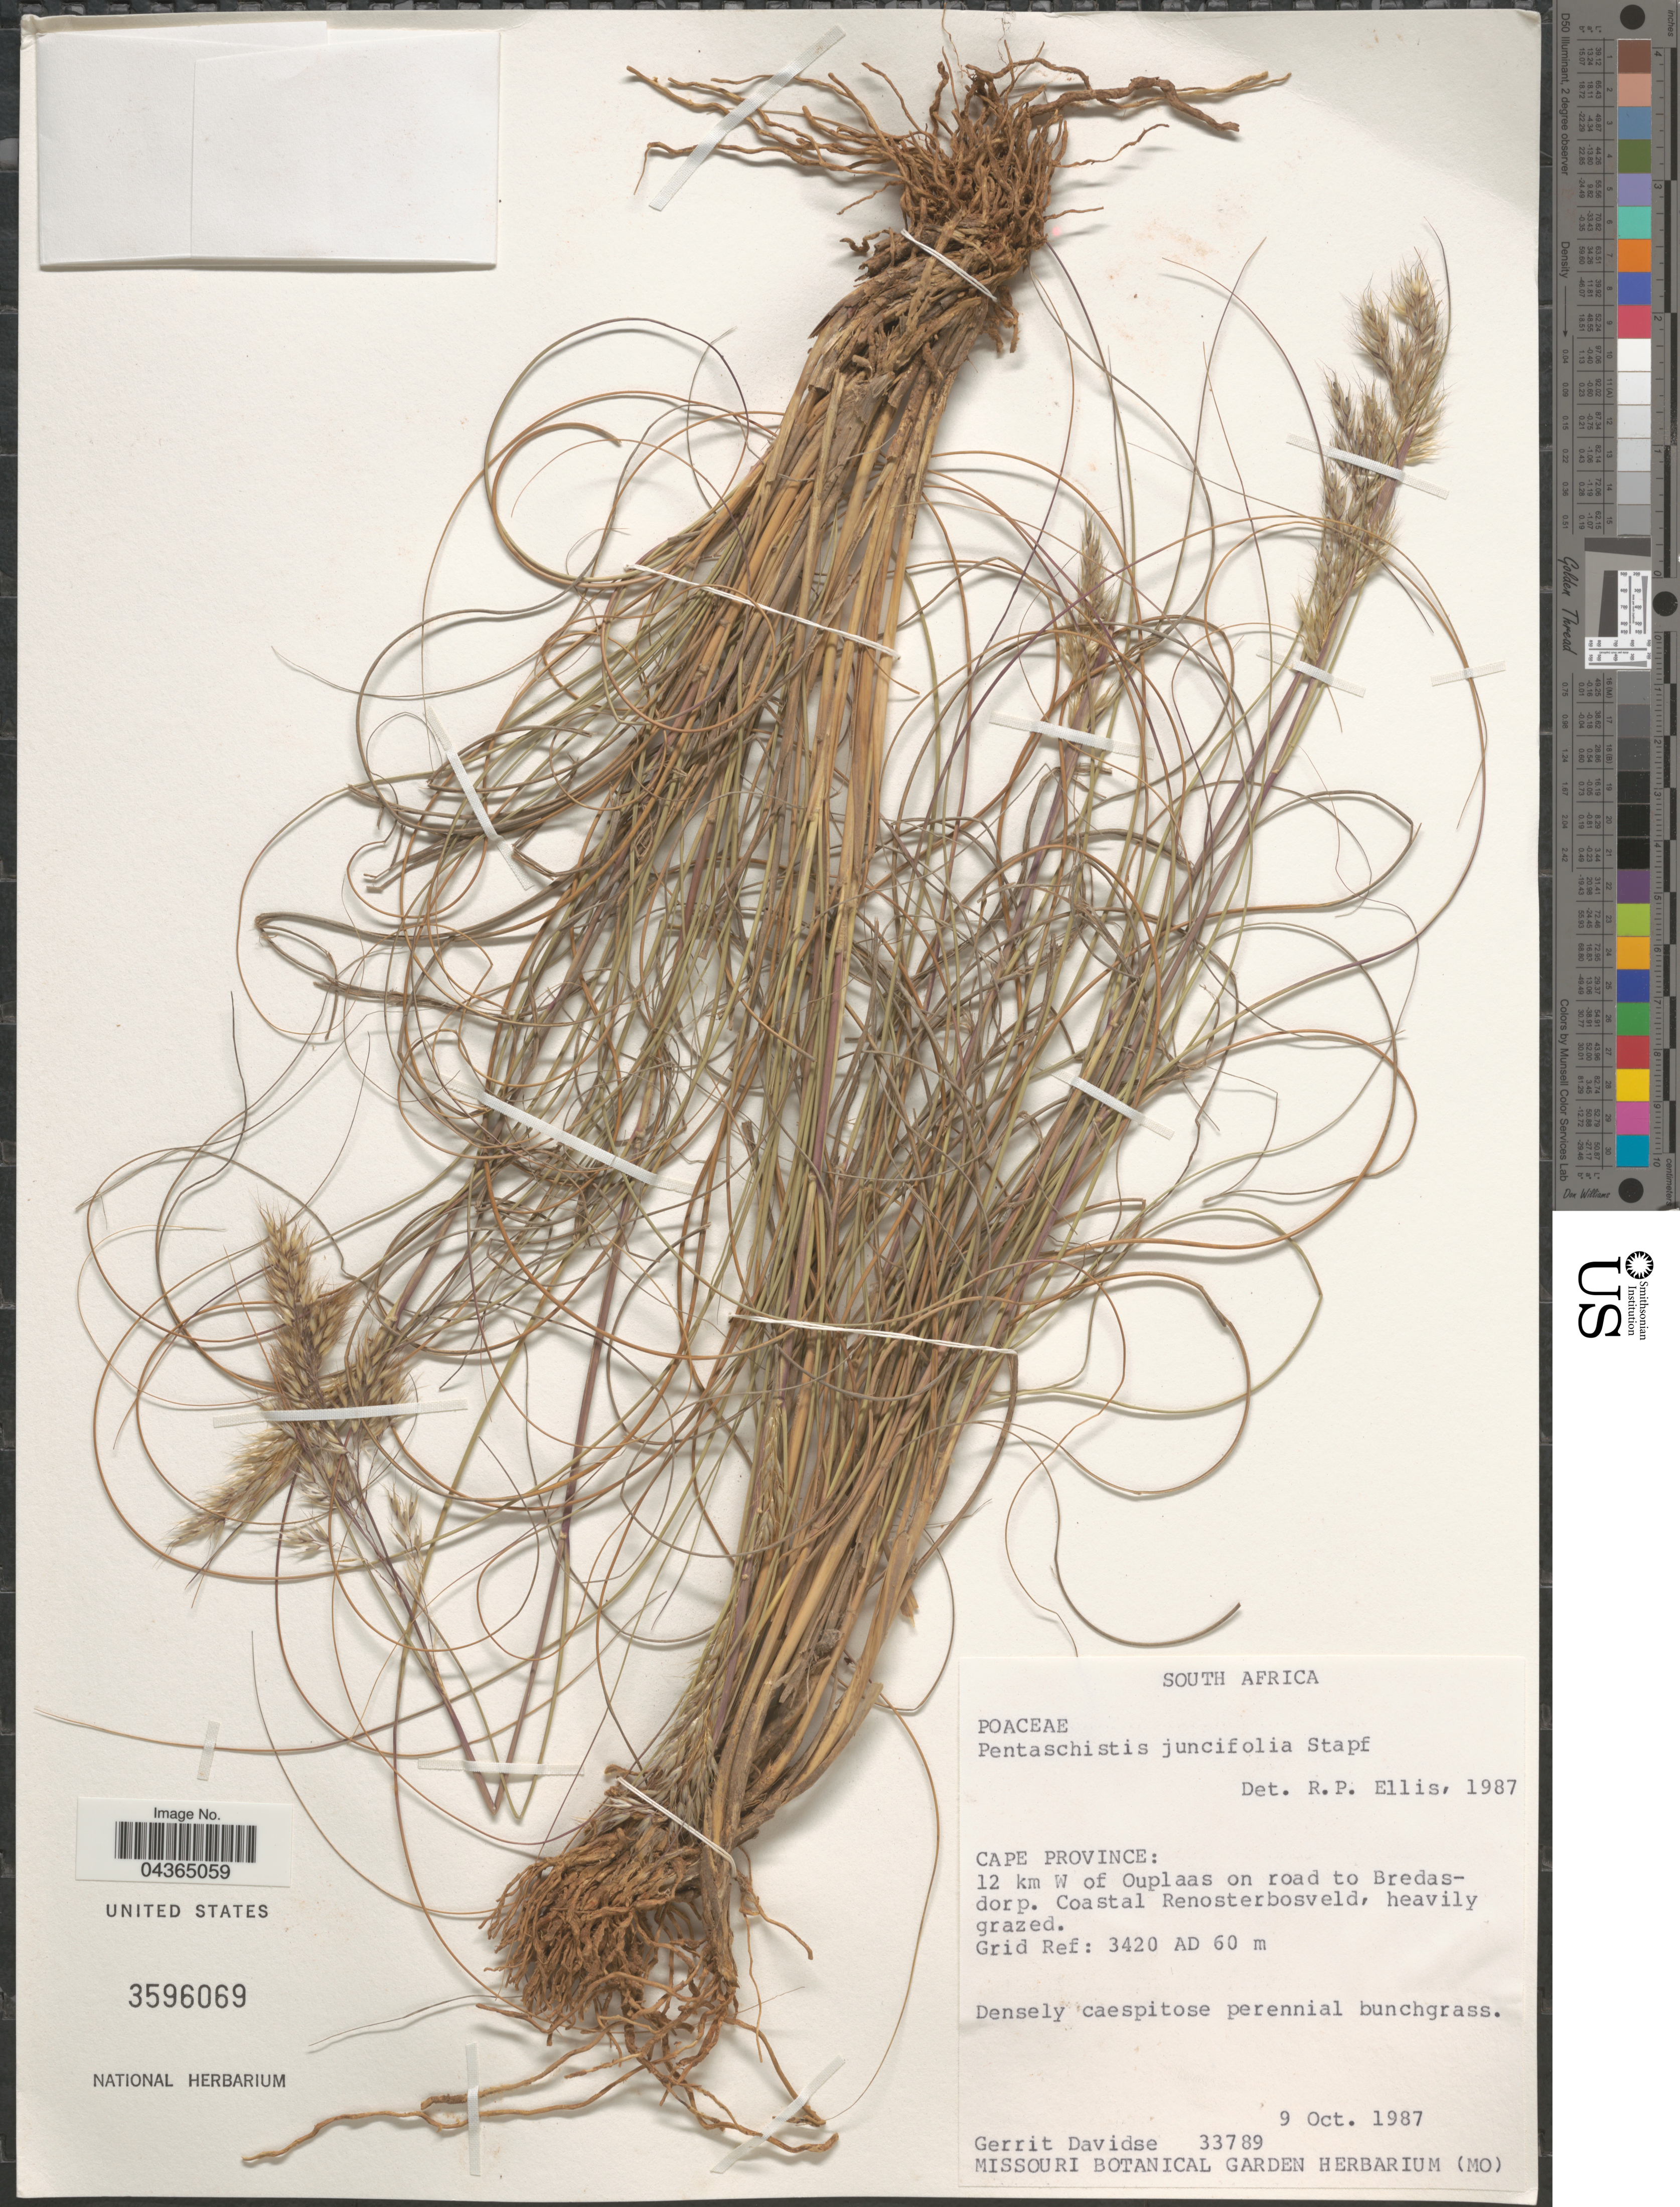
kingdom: Plantae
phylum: Tracheophyta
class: Liliopsida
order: Poales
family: Poaceae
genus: Pentameris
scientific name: Pentameris eriostoma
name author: (Nees) Steud.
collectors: G. Davidse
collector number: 33789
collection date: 1987-10-09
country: South Africa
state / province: Western Cape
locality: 12 km W of Ouplaas on road to Bredasdorp. Coastal Renosterbosveld, heavily grazed. Grid Ref: 3420 AD.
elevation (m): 60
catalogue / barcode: US 3596069